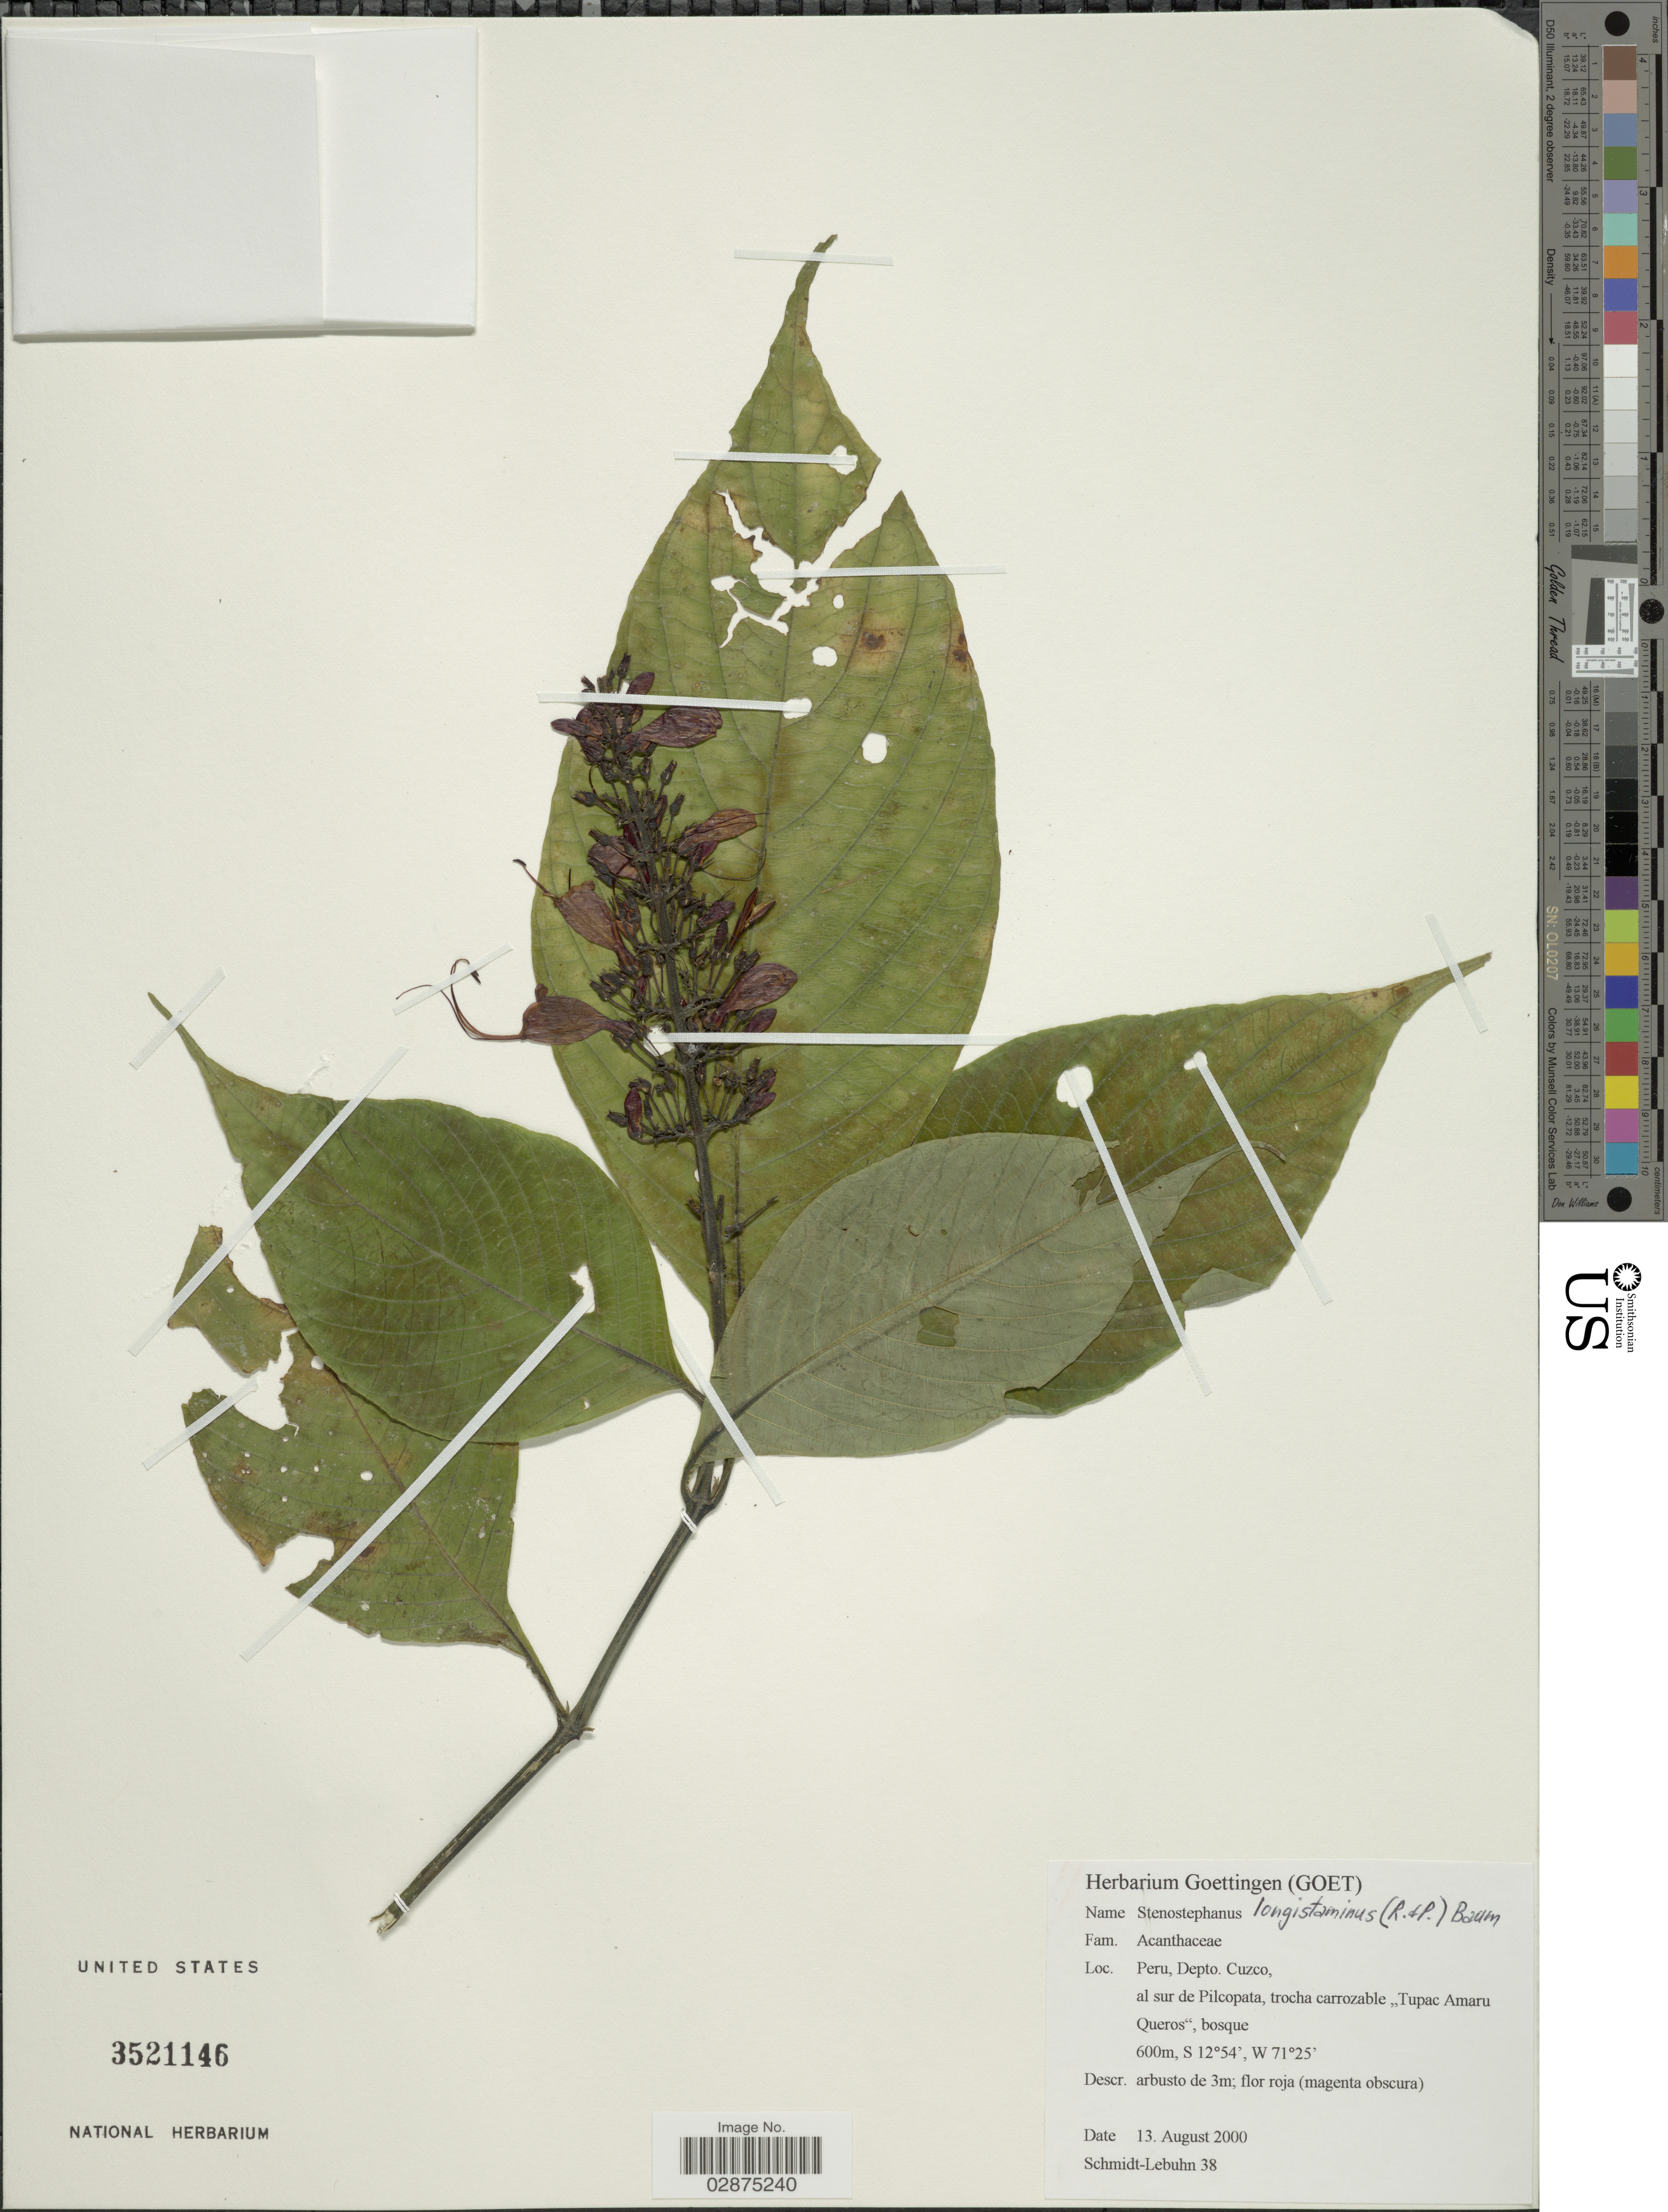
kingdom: Plantae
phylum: Tracheophyta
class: Magnoliopsida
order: Lamiales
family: Acanthaceae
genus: Stenostephanus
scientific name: Stenostephanus longistaminus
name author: (Ruiz & Pav.) V.M. Baum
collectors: A. Schmidt-Lebuhn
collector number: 38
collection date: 2000-08-13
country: Peru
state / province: Cusco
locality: Depto. Cuzco, al sur de Pilcopata, trocha carrozable "Tupac Amaru Queros".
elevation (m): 600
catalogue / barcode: US 3521146